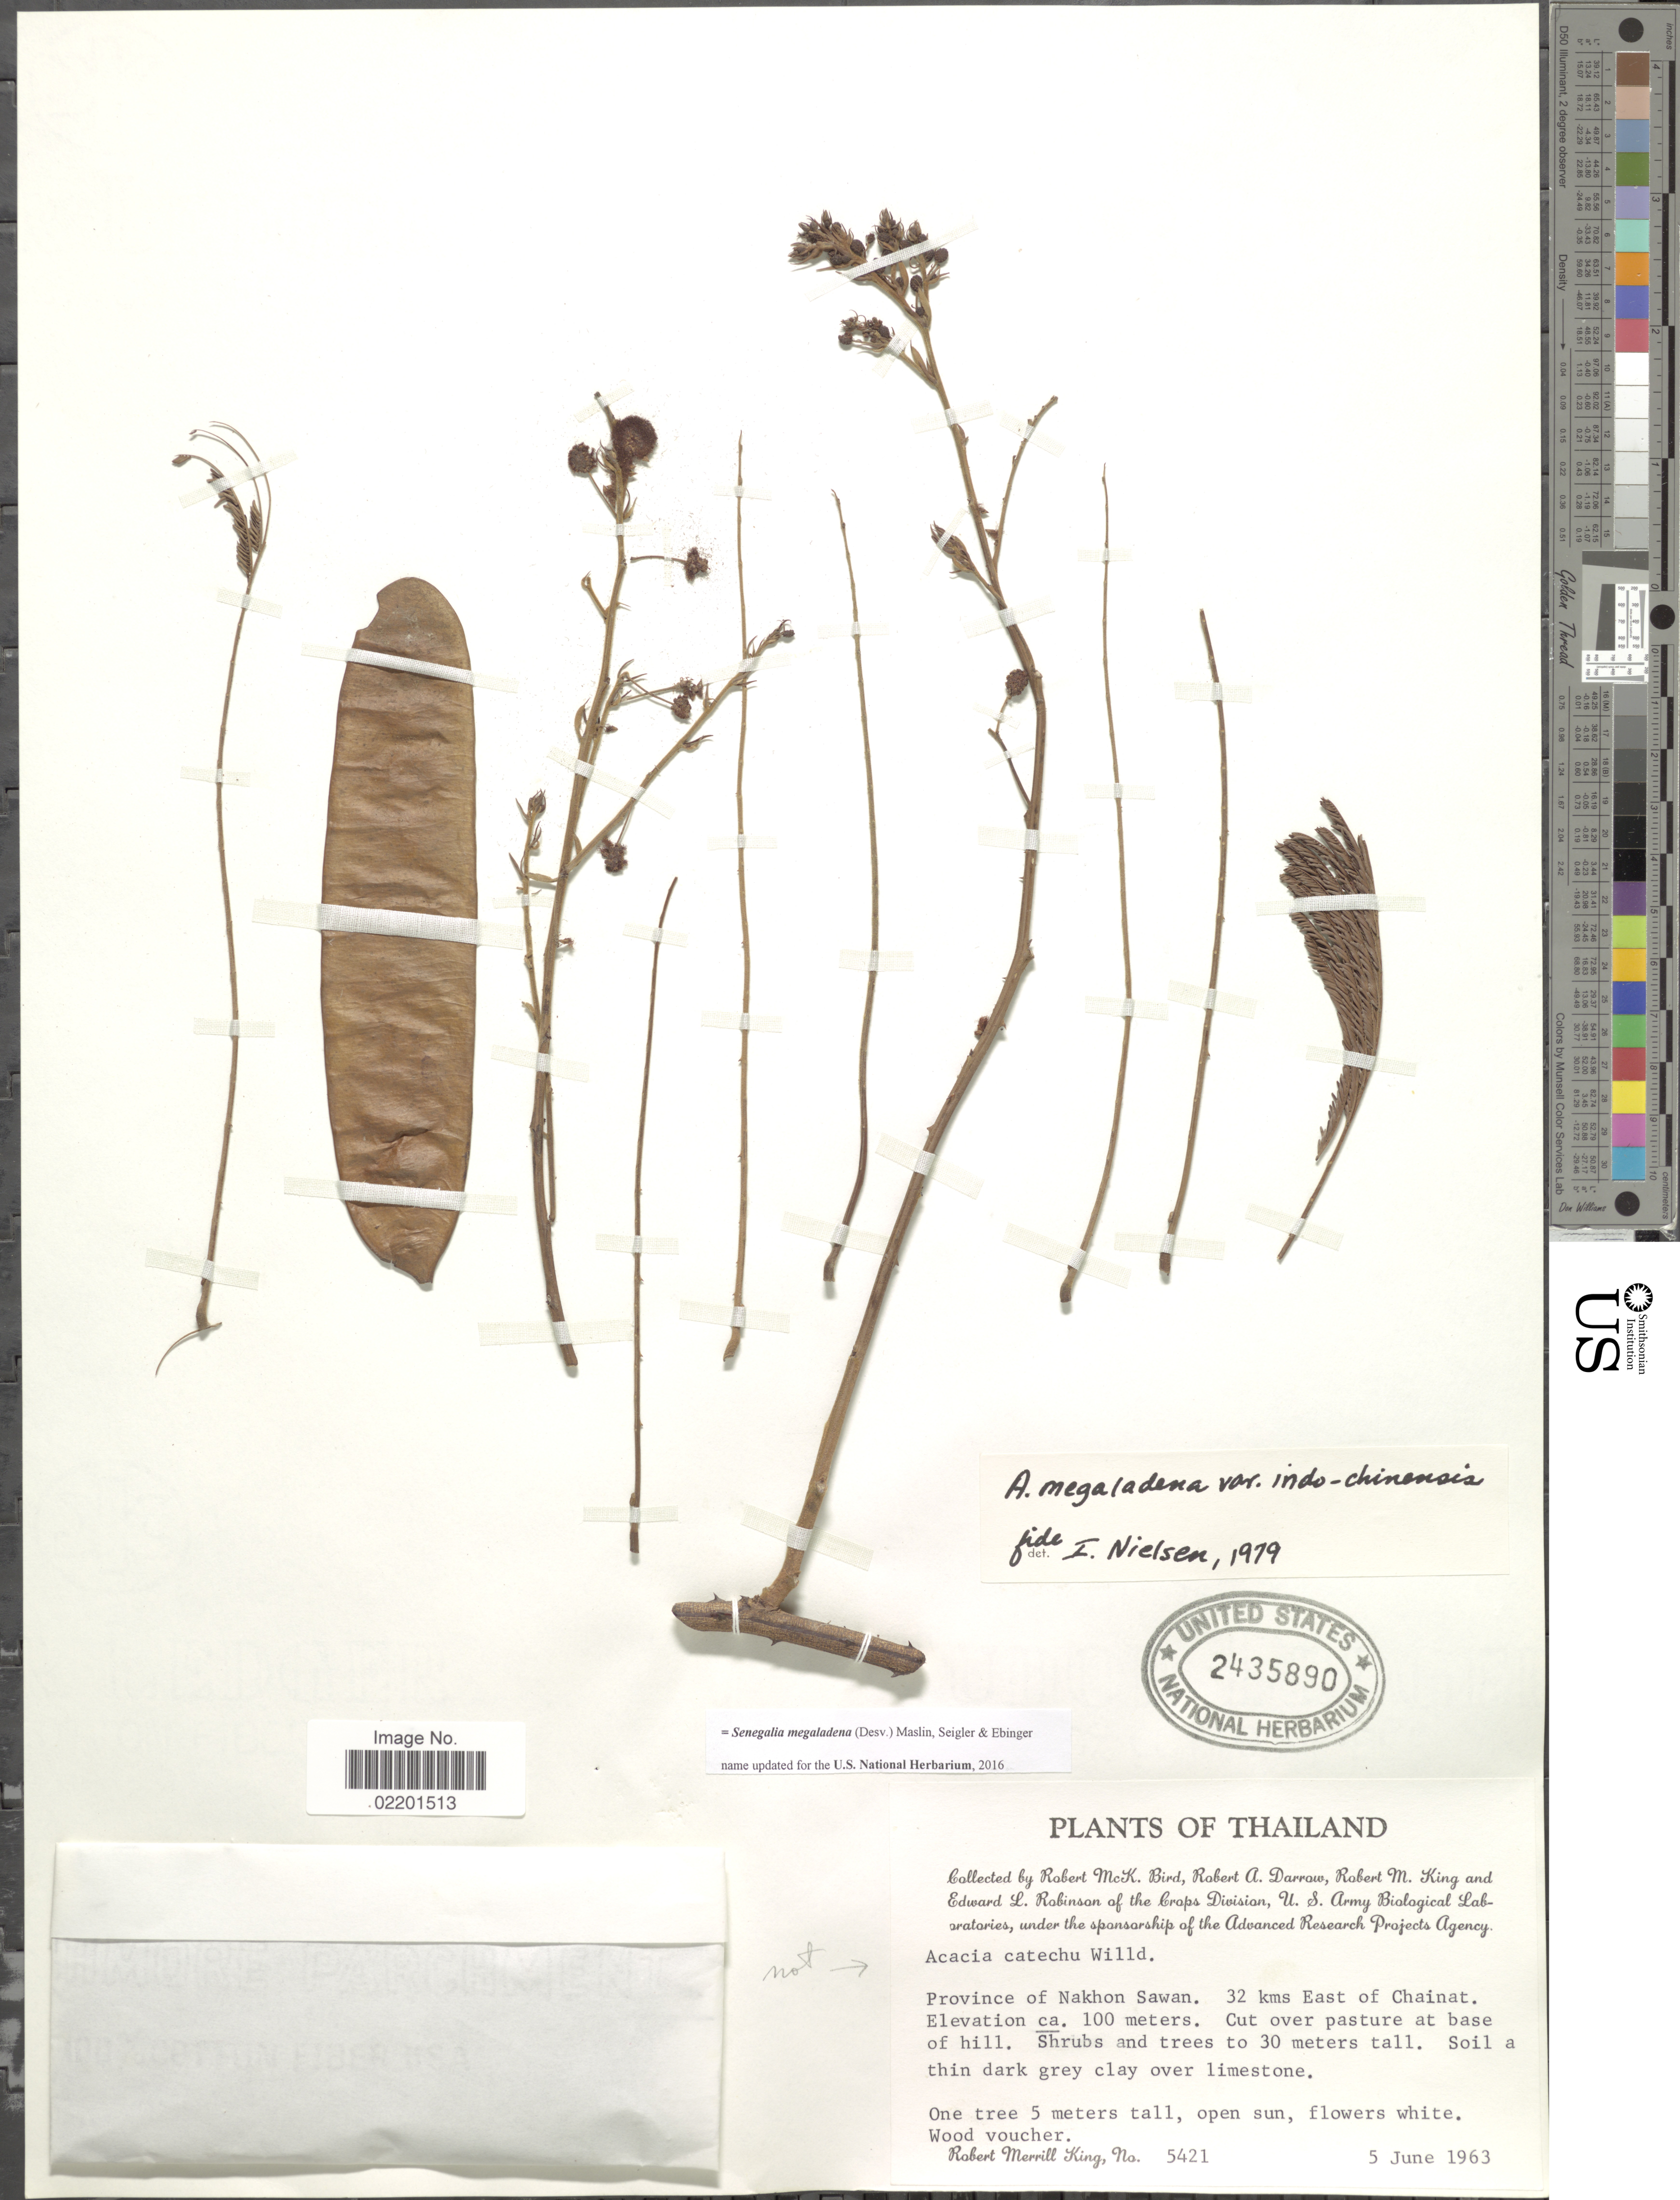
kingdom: Plantae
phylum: Tracheophyta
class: Magnoliopsida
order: Fabales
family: Fabaceae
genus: Senegalia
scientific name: Senegalia megaladena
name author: (Desv.) Maslin et al.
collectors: R. M. King, R. M. Bird, R. A. Darrow & E. L. Robinson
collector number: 5421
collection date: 1963-06-05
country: Thailand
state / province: Nakhon Sawan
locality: Thailand, Province of Nakhon Sawan. 32 kms East of Chainat.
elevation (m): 100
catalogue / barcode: US 2435890